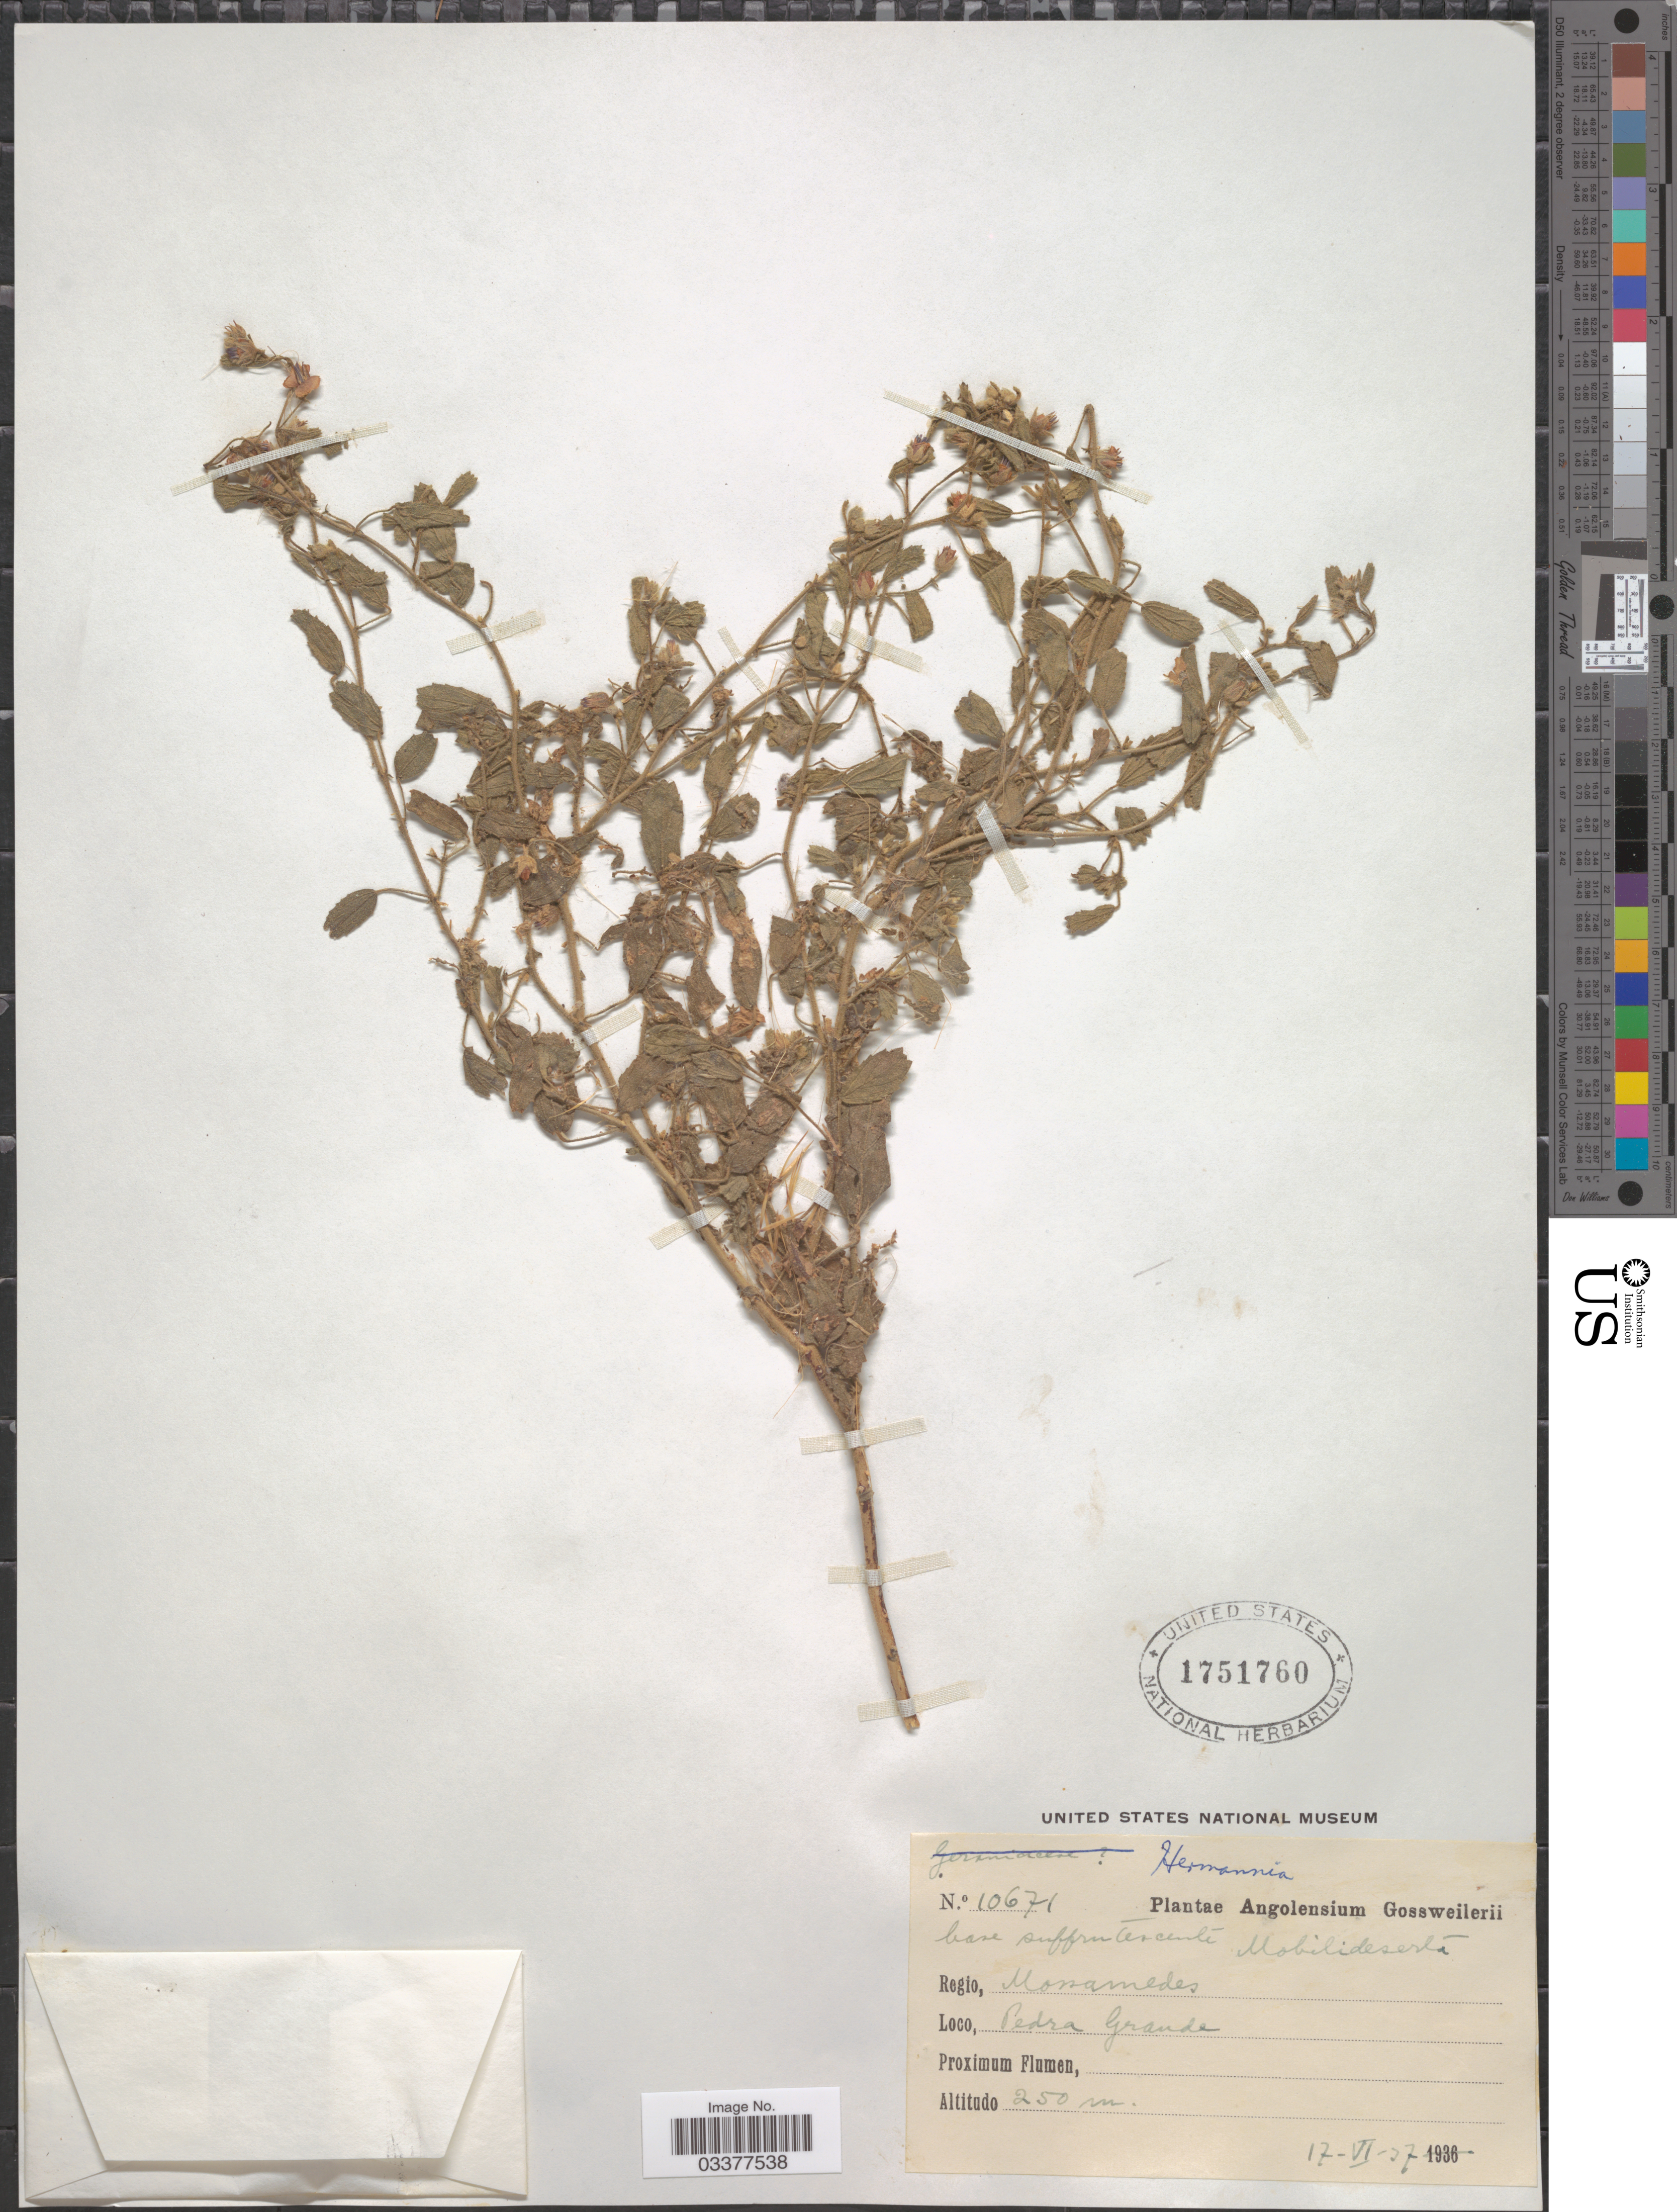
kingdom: Plantae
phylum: Tracheophyta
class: Magnoliopsida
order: Malvales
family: Malvaceae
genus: Hermannia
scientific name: Hermannia sp.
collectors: -. Gossweiler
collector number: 10671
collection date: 1937-06-17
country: Angola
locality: Angolensium. Regio, Mossamedes. Pedra Grande.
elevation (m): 250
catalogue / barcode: US 1751760